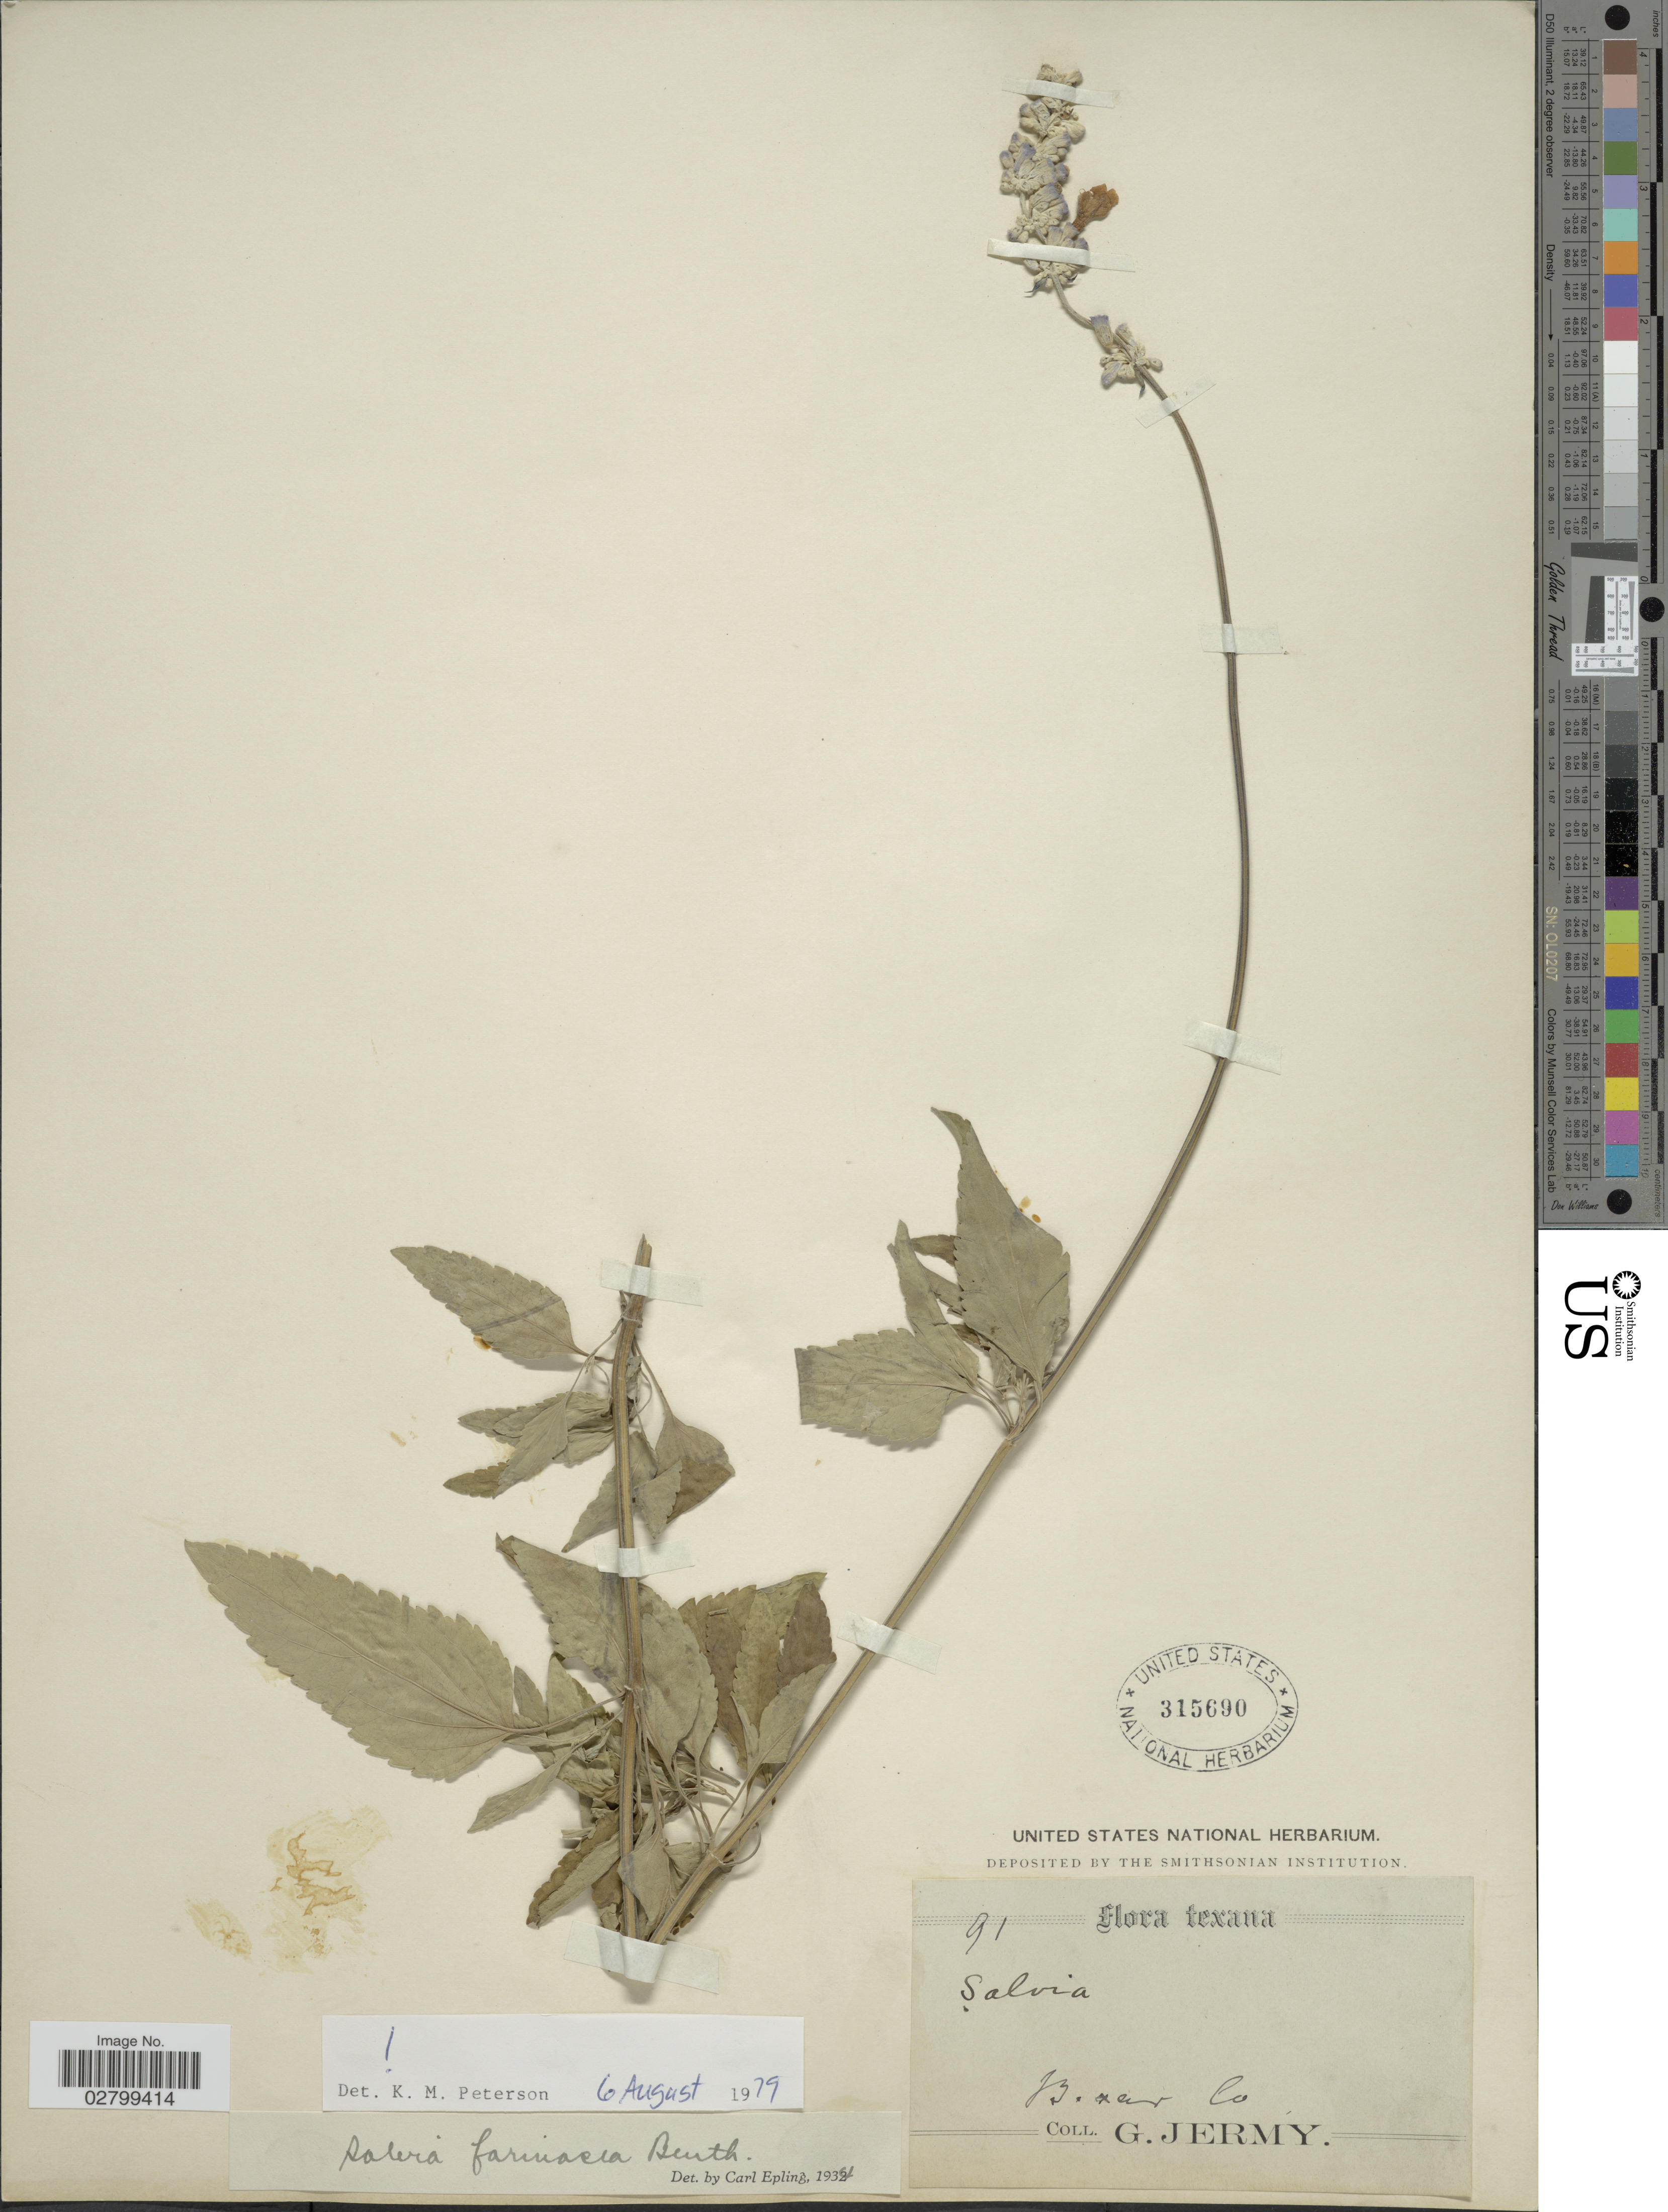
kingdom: Plantae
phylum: Tracheophyta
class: Magnoliopsida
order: Lamiales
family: Lamiaceae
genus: Salvia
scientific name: Salvia farinacea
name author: Benth.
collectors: G. Jermy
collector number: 91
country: United States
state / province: Texas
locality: Bexar Co.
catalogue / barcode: US 315690